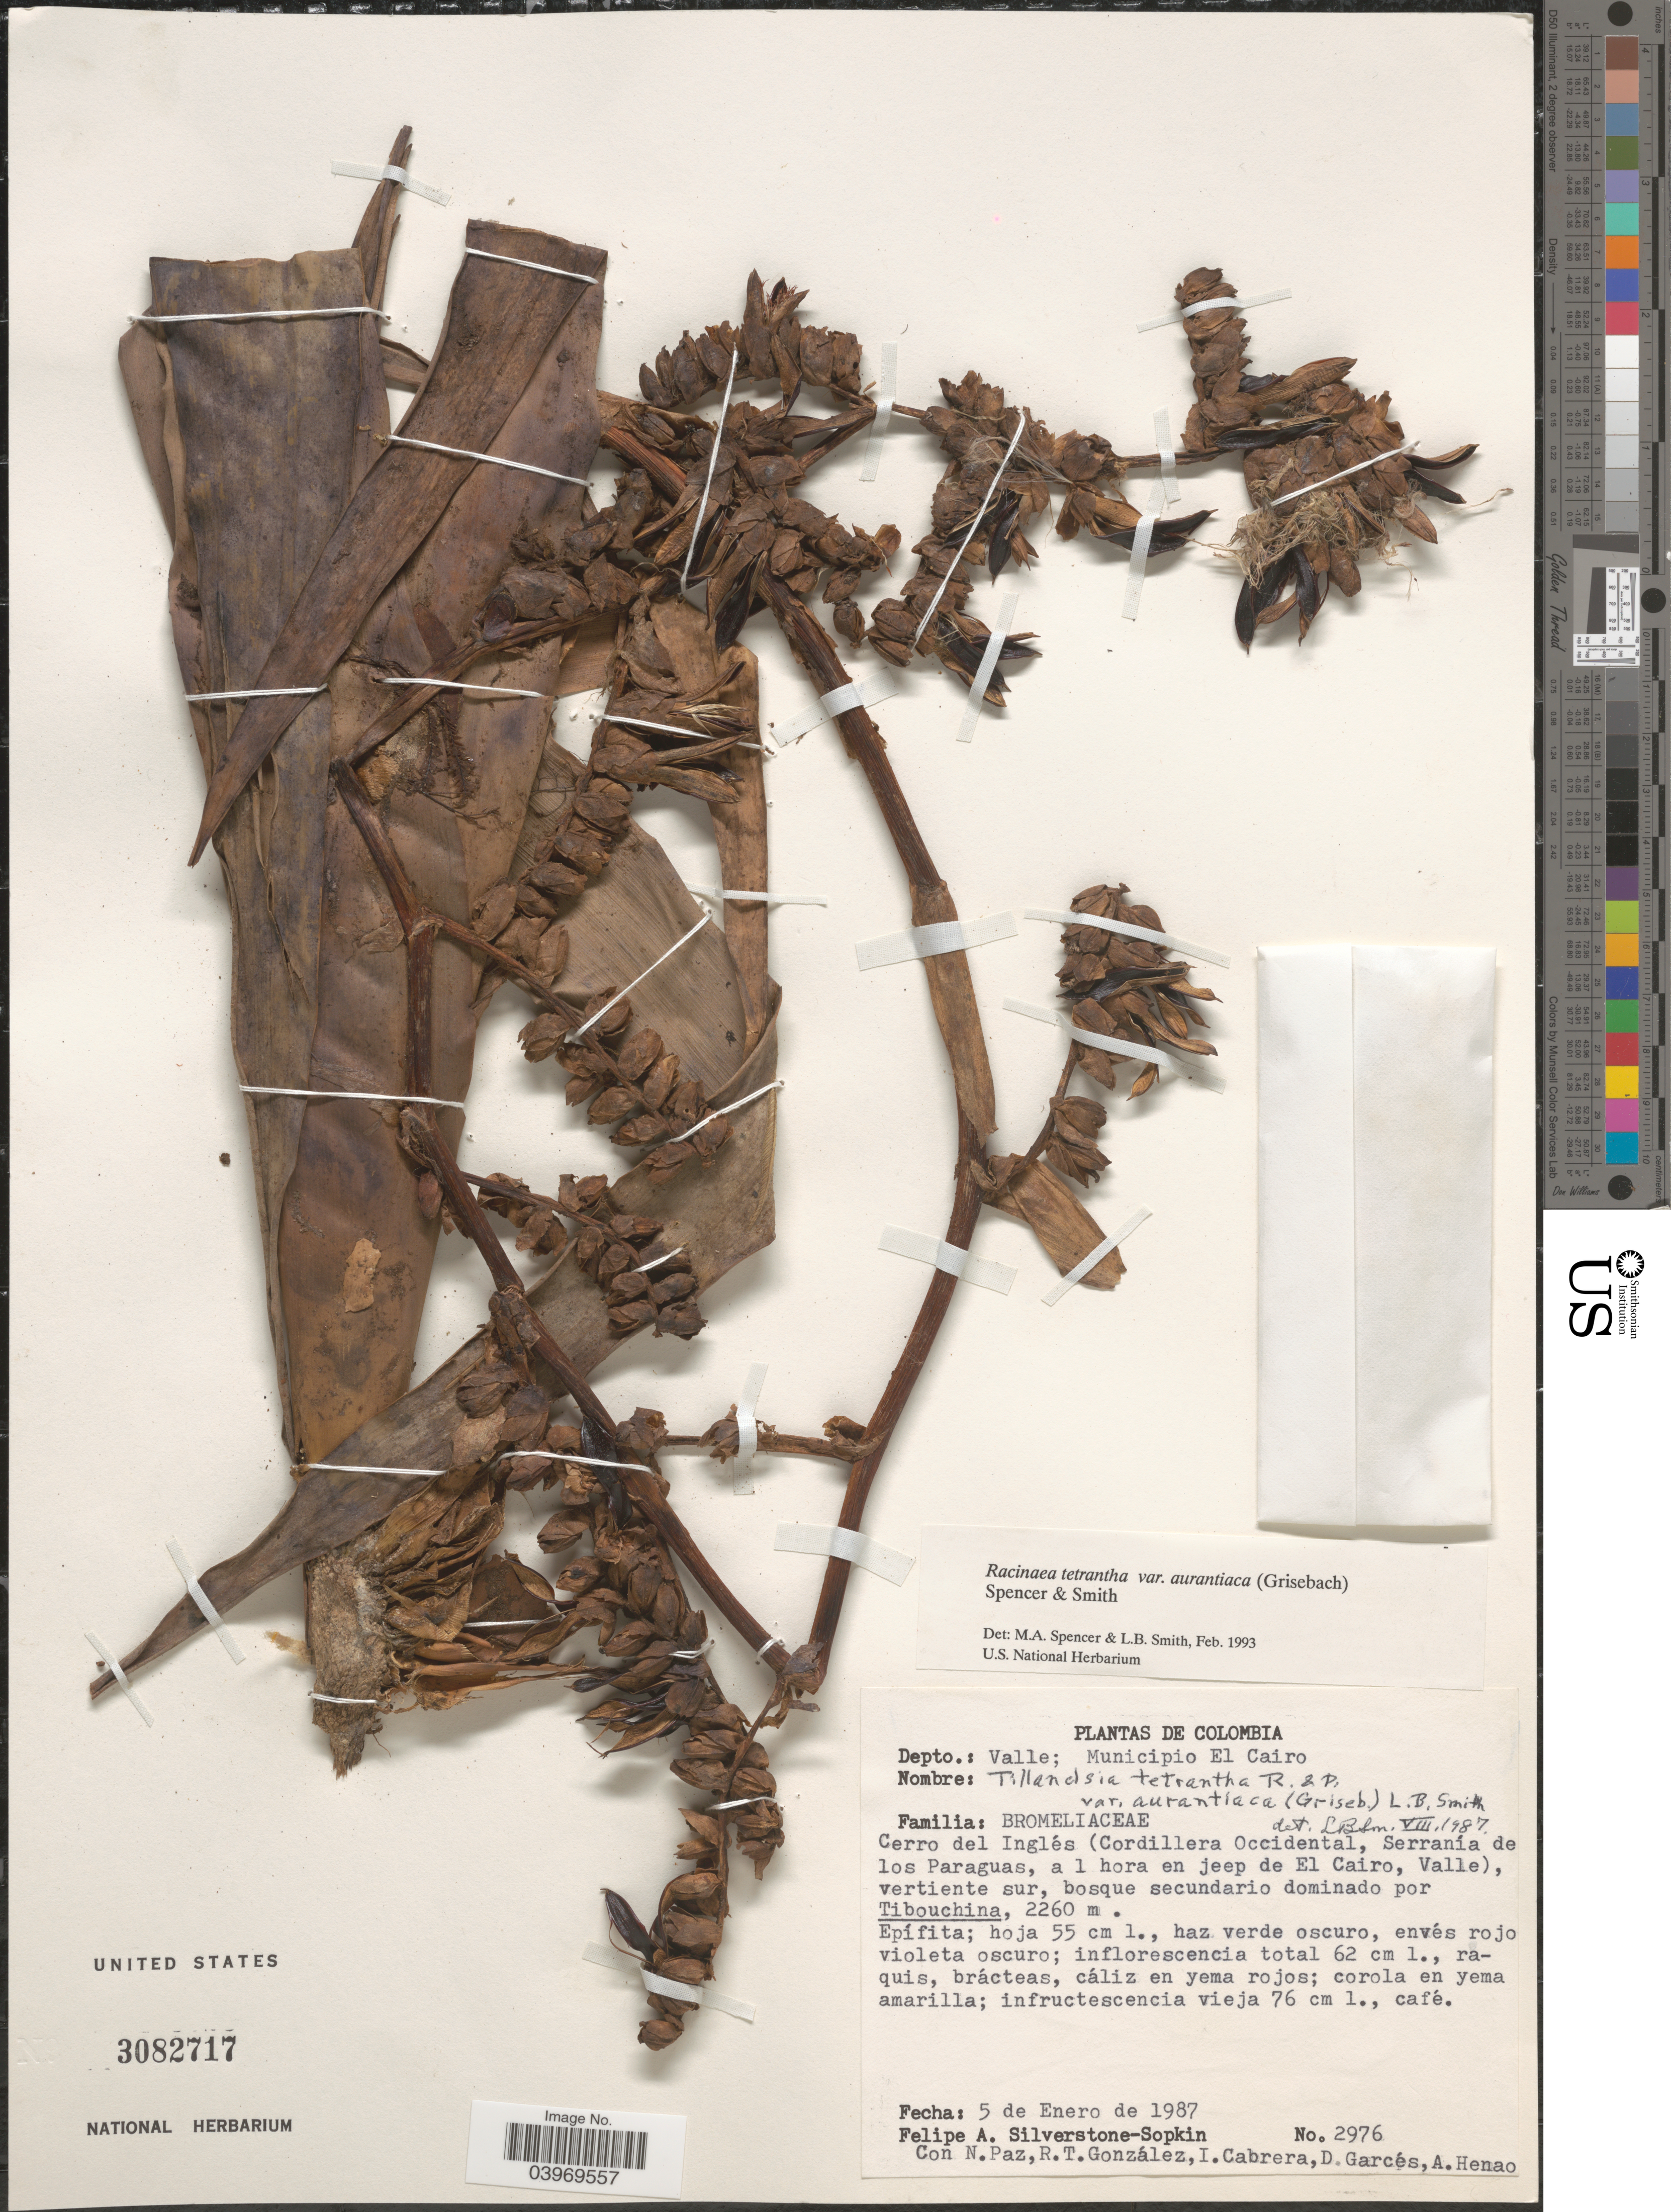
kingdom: Plantae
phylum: Tracheophyta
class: Liliopsida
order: Poales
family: Bromeliaceae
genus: Racinaea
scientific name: Racinaea tetrantha var. aurantiaca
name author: (Griseb.) M.A. Spencer & L.B. Sm.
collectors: F. Silverstone-Sopkin, N. Paz, R. Gonzalez, I. Cabrera & et al.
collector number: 2976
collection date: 1987-01-05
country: Colombia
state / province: Valle del Cauca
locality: Depto.: Valle; Municipio El Cairo. Cerro del Inglés (Cordillera Occidental, Serranía de los Paraguas, a 1 hora en jeep de El Cairo, Valle), vertiente sur.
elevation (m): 2260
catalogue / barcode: US 3082717